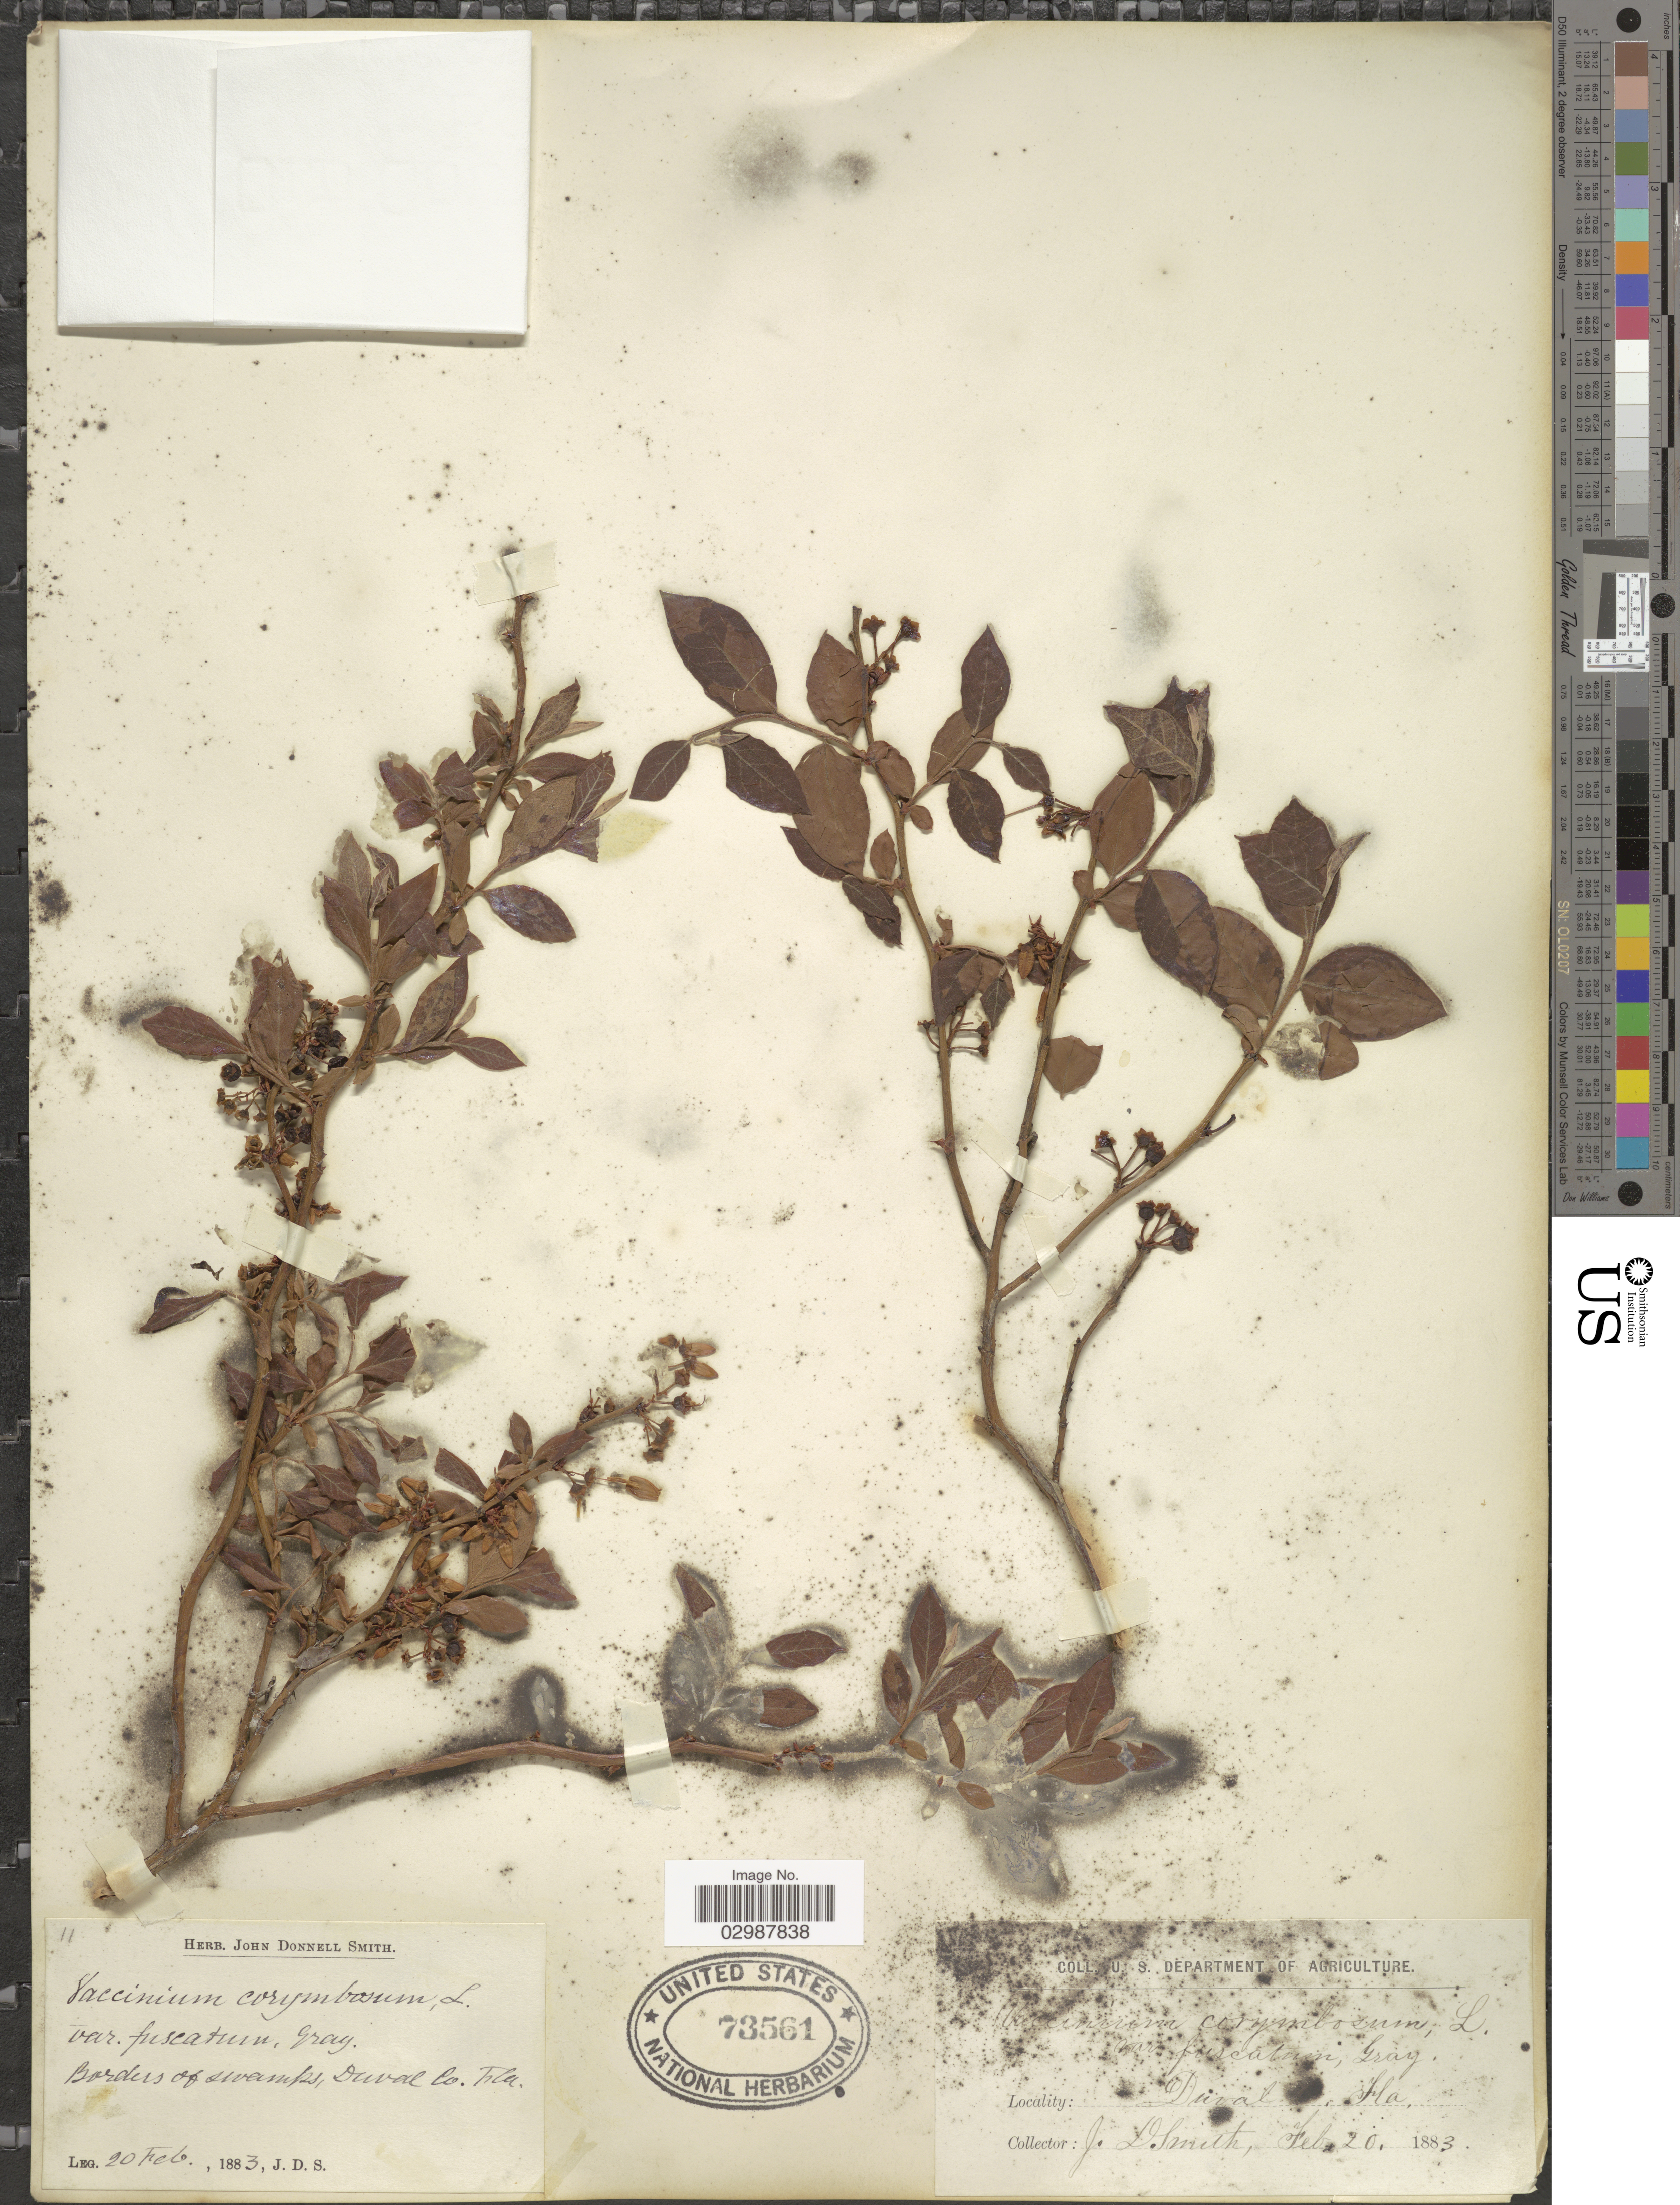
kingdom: Plantae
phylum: Tracheophyta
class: Magnoliopsida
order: Ericales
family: Ericaceae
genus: Vaccinium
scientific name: Vaccinium corymbosum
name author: L.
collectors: J. Donnell Smith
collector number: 11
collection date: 1883-02-20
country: United States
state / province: Florida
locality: Borders of swamps, Duval Co.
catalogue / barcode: US 73561